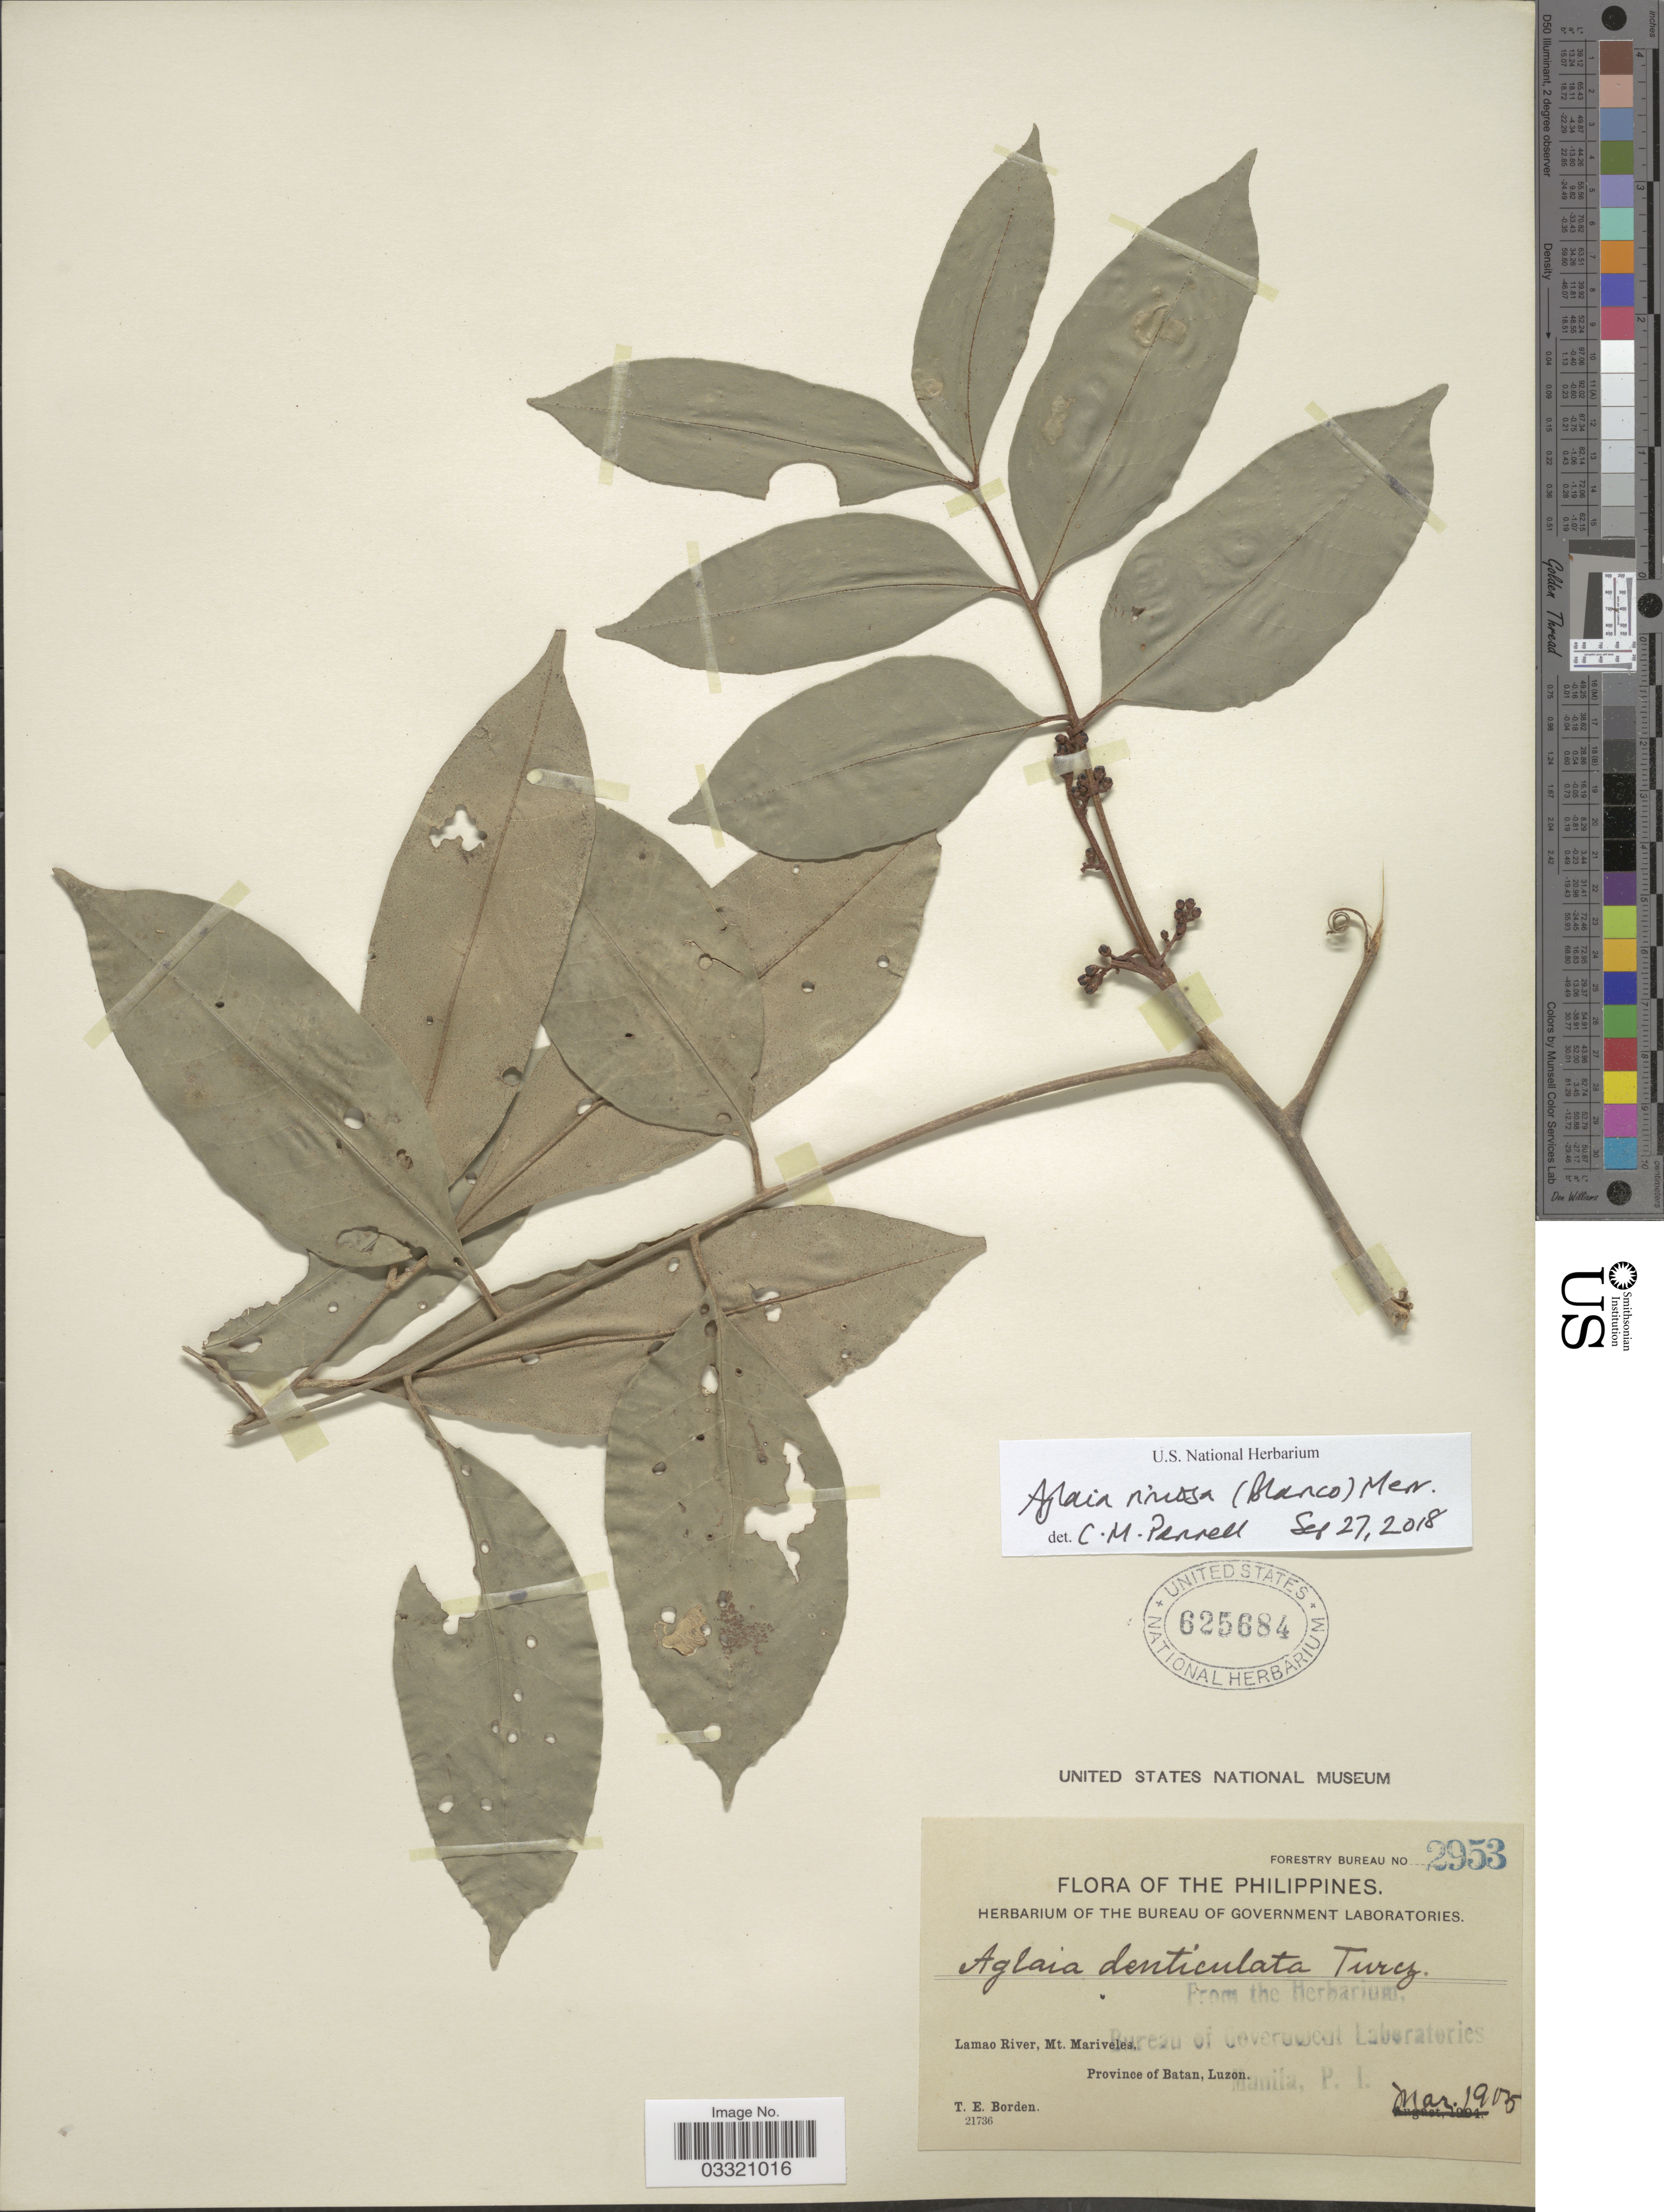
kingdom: Plantae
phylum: Tracheophyta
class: Magnoliopsida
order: Sapindales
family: Meliaceae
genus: Aglaia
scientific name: Aglaia rimosa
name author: (Blanco) Merr.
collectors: T. E. Borden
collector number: Forestry Bureau 2953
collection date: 1905-03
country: Philippines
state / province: Cagayan Valley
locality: Lamao River, Mt. Mariveles. Province of Batan, Luzon.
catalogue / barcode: US 625684